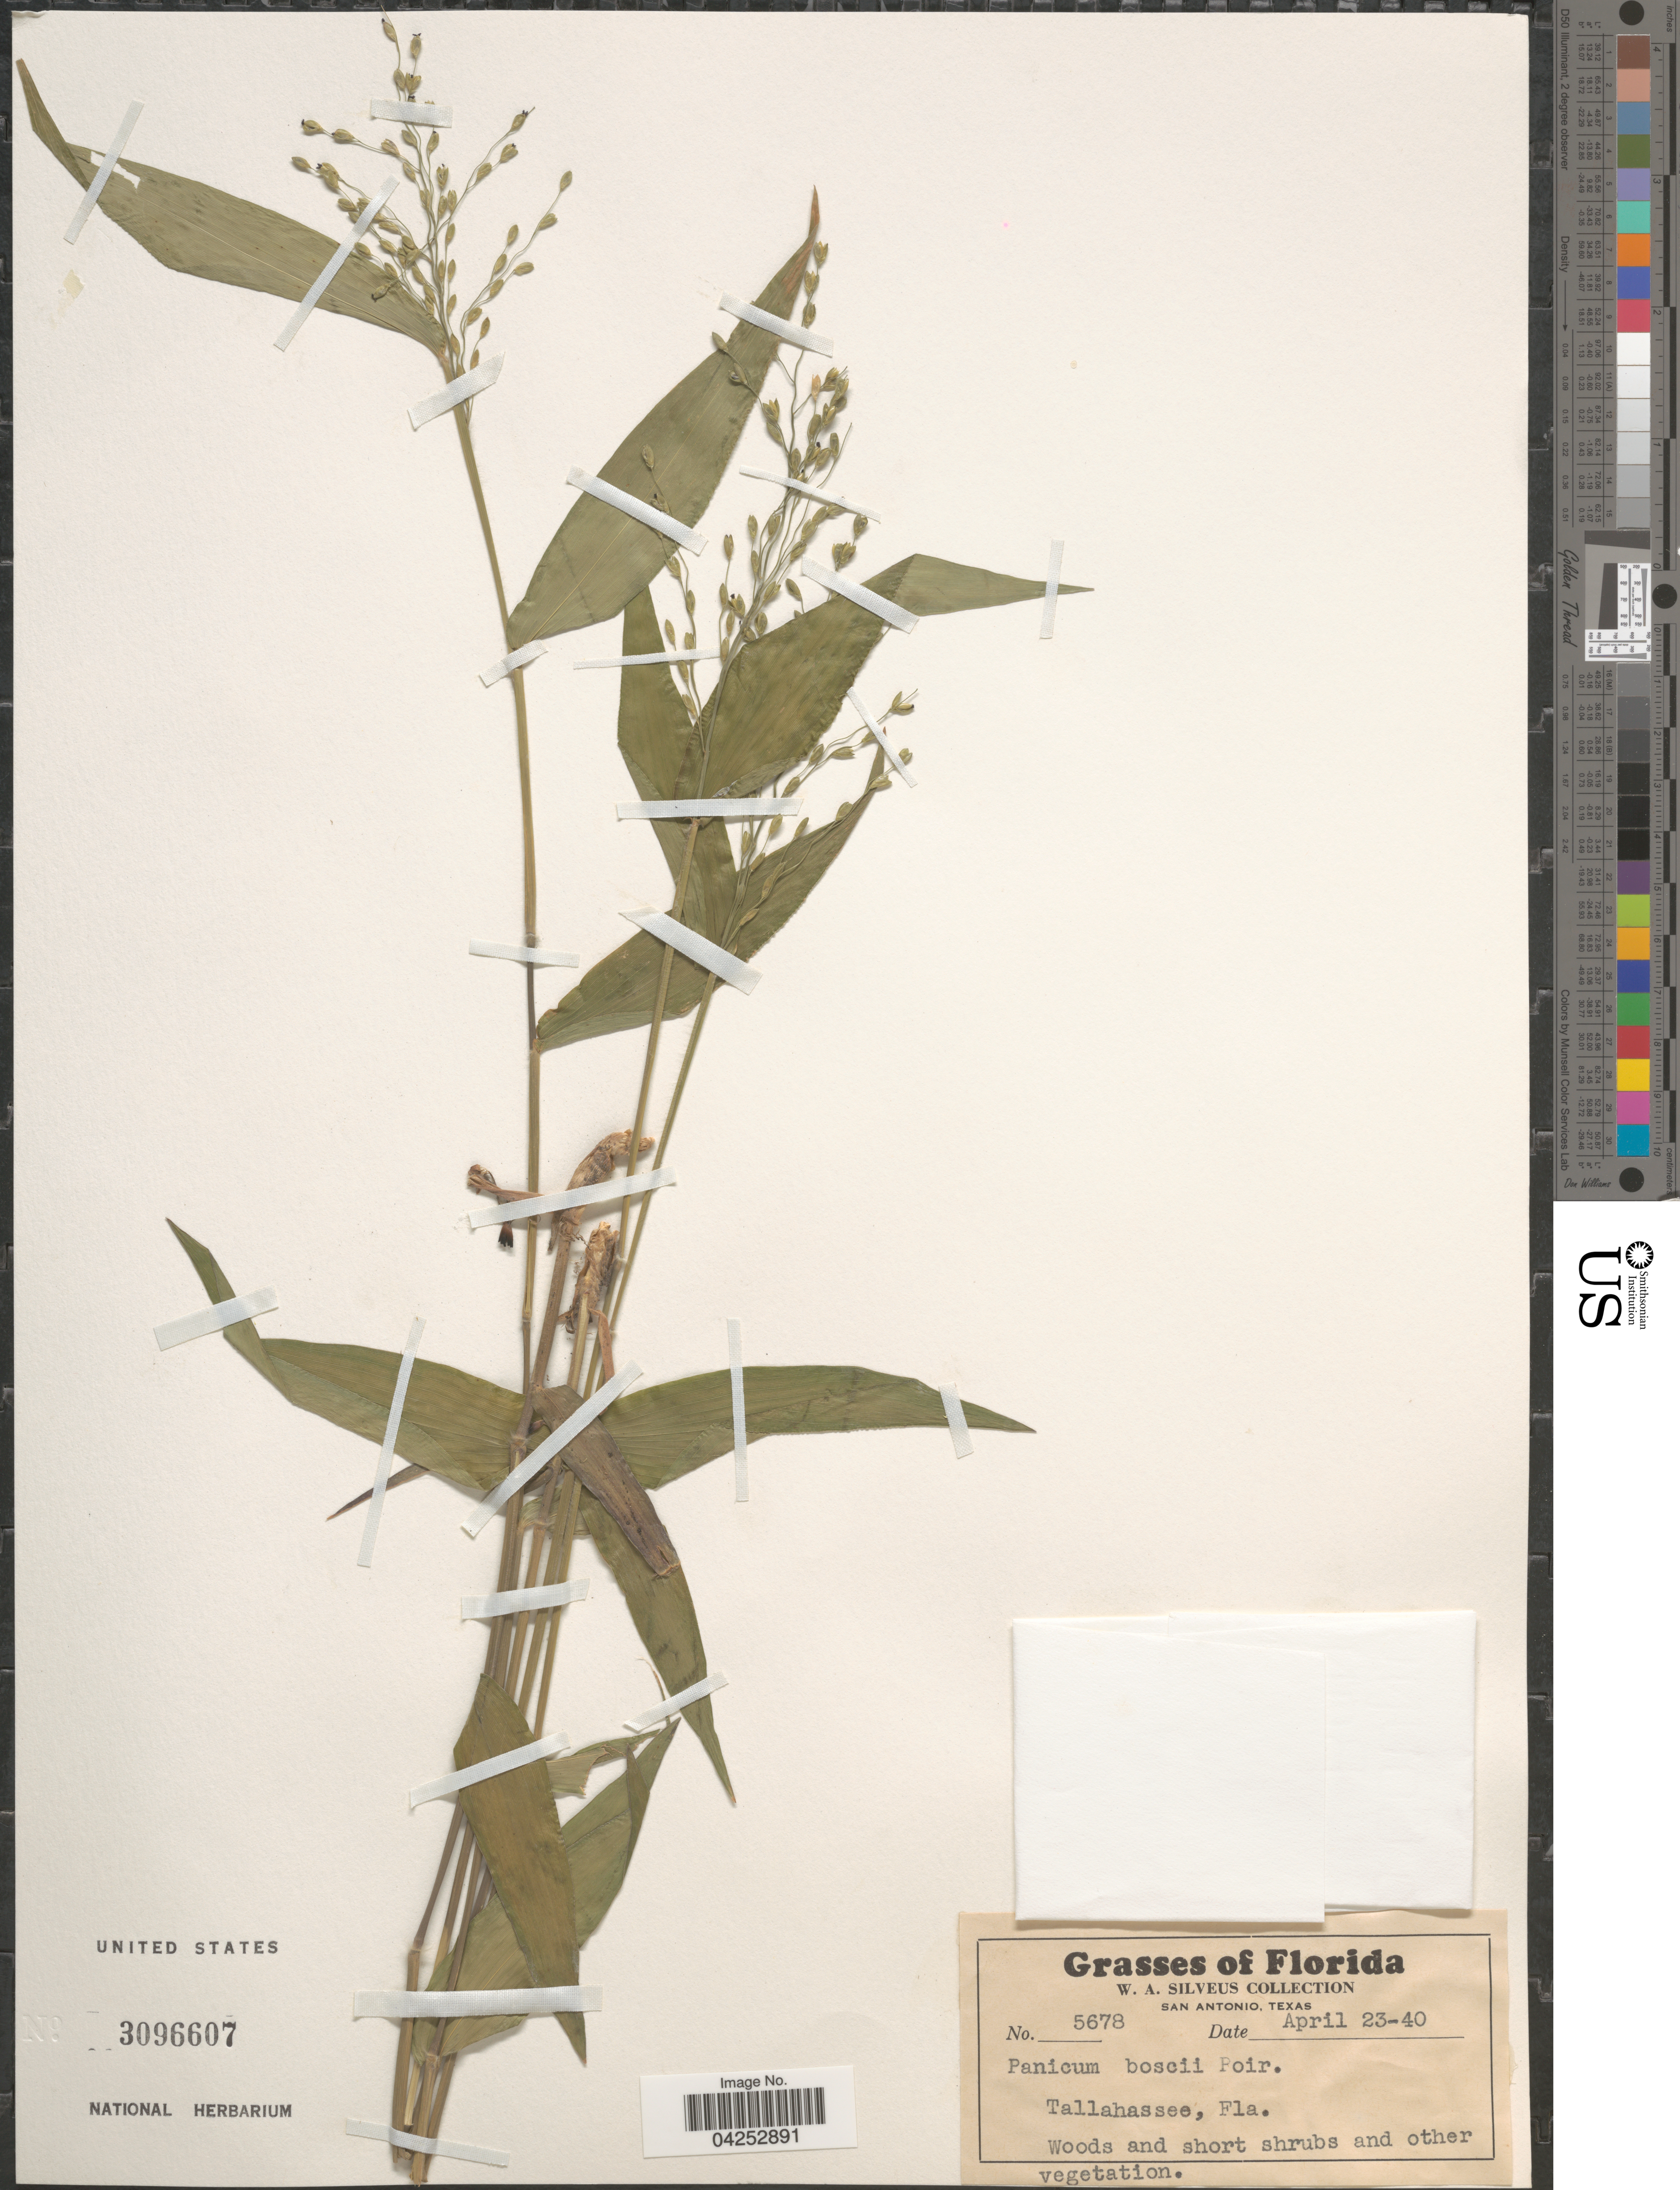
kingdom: Plantae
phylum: Tracheophyta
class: Liliopsida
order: Poales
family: Poaceae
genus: Dichanthelium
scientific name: Dichanthelium boscii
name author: (Poir.) Gould & C.A. Clark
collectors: W. Silveus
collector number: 5678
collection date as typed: Transcribed d/m/y: 23/4/40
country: United States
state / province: Florida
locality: Tallahassee.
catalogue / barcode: US 3096607